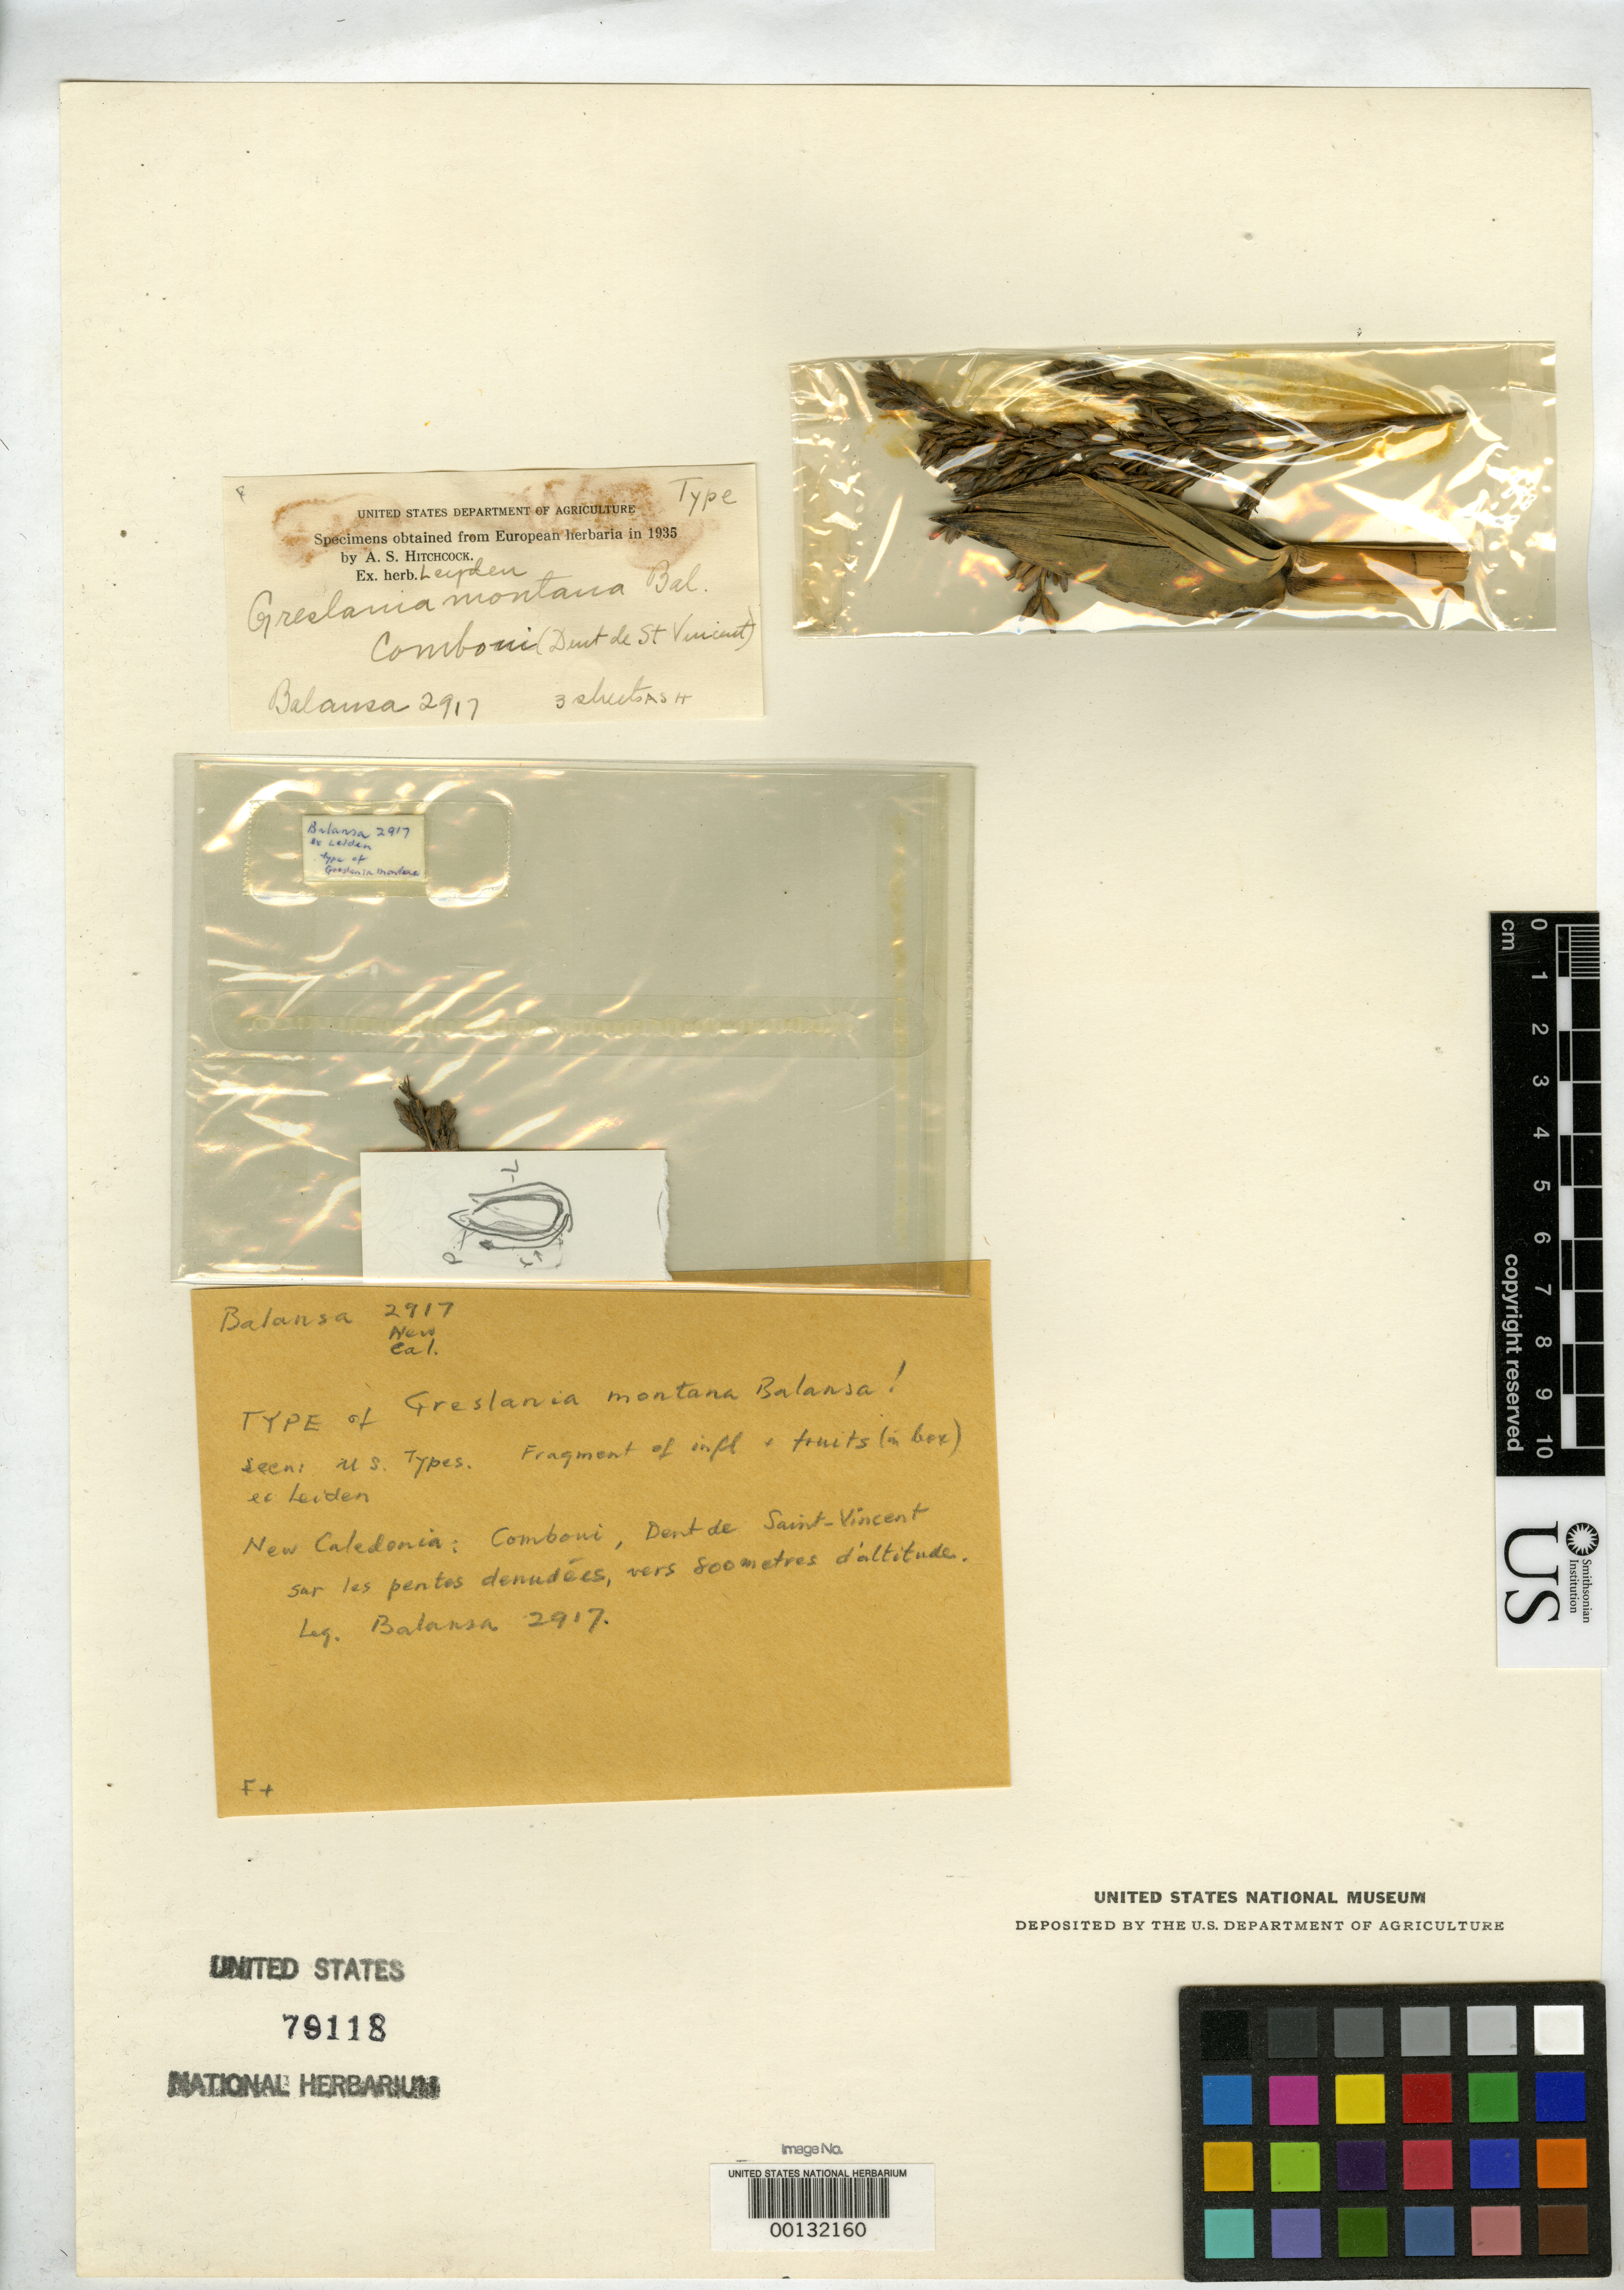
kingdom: Plantae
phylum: Tracheophyta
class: Liliopsida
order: Poales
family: Poaceae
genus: Greslania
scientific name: Greslania montana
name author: Balansa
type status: Type Fragment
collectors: B. Balansa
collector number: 2917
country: New Caledonia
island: New Caledonia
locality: Comboui, Dent de Saint-Vincent.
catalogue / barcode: US 79118